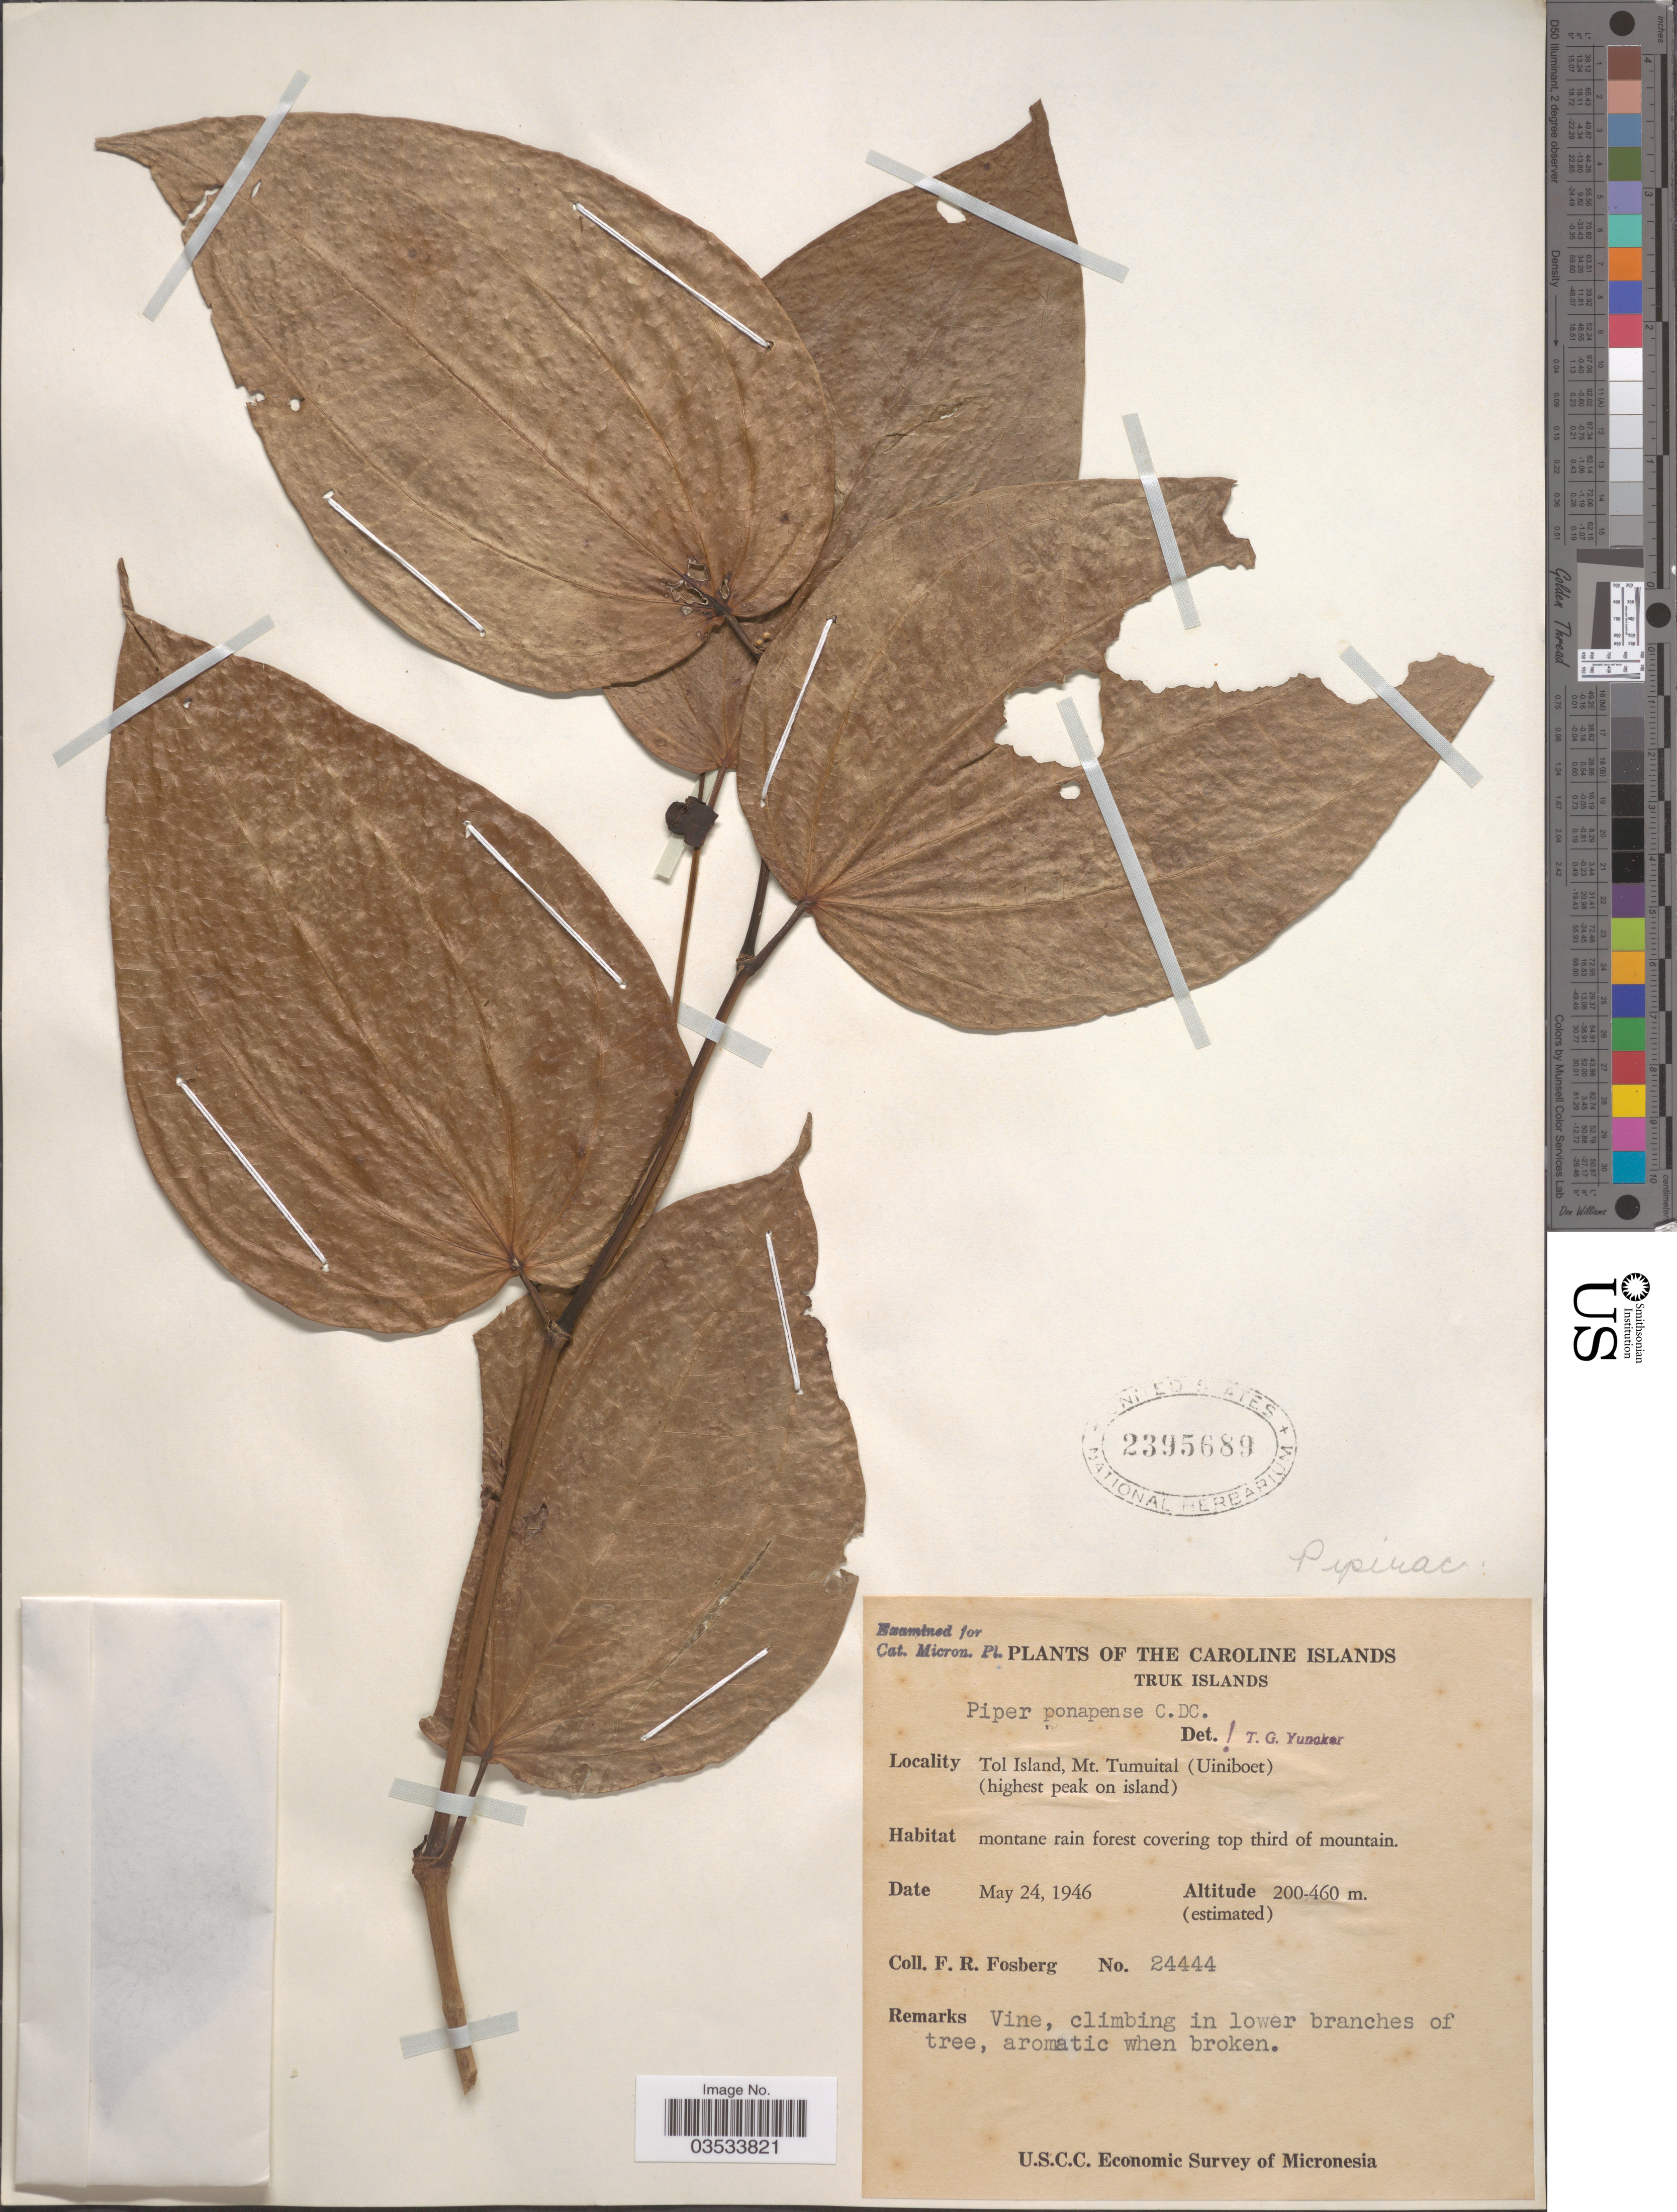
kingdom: Plantae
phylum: Tracheophyta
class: Magnoliopsida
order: Piperales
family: Piperaceae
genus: Piper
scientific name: Piper ponapense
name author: C. DC.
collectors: F. R. Fosberg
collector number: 24444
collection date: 1946-05-24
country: Micronesia, Federated States of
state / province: Truk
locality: Caroline Islands. Truk Islands. Tol Island, Mt. Tumuital (Uiniboet) (highest peak on island).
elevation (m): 200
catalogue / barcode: US 2395689